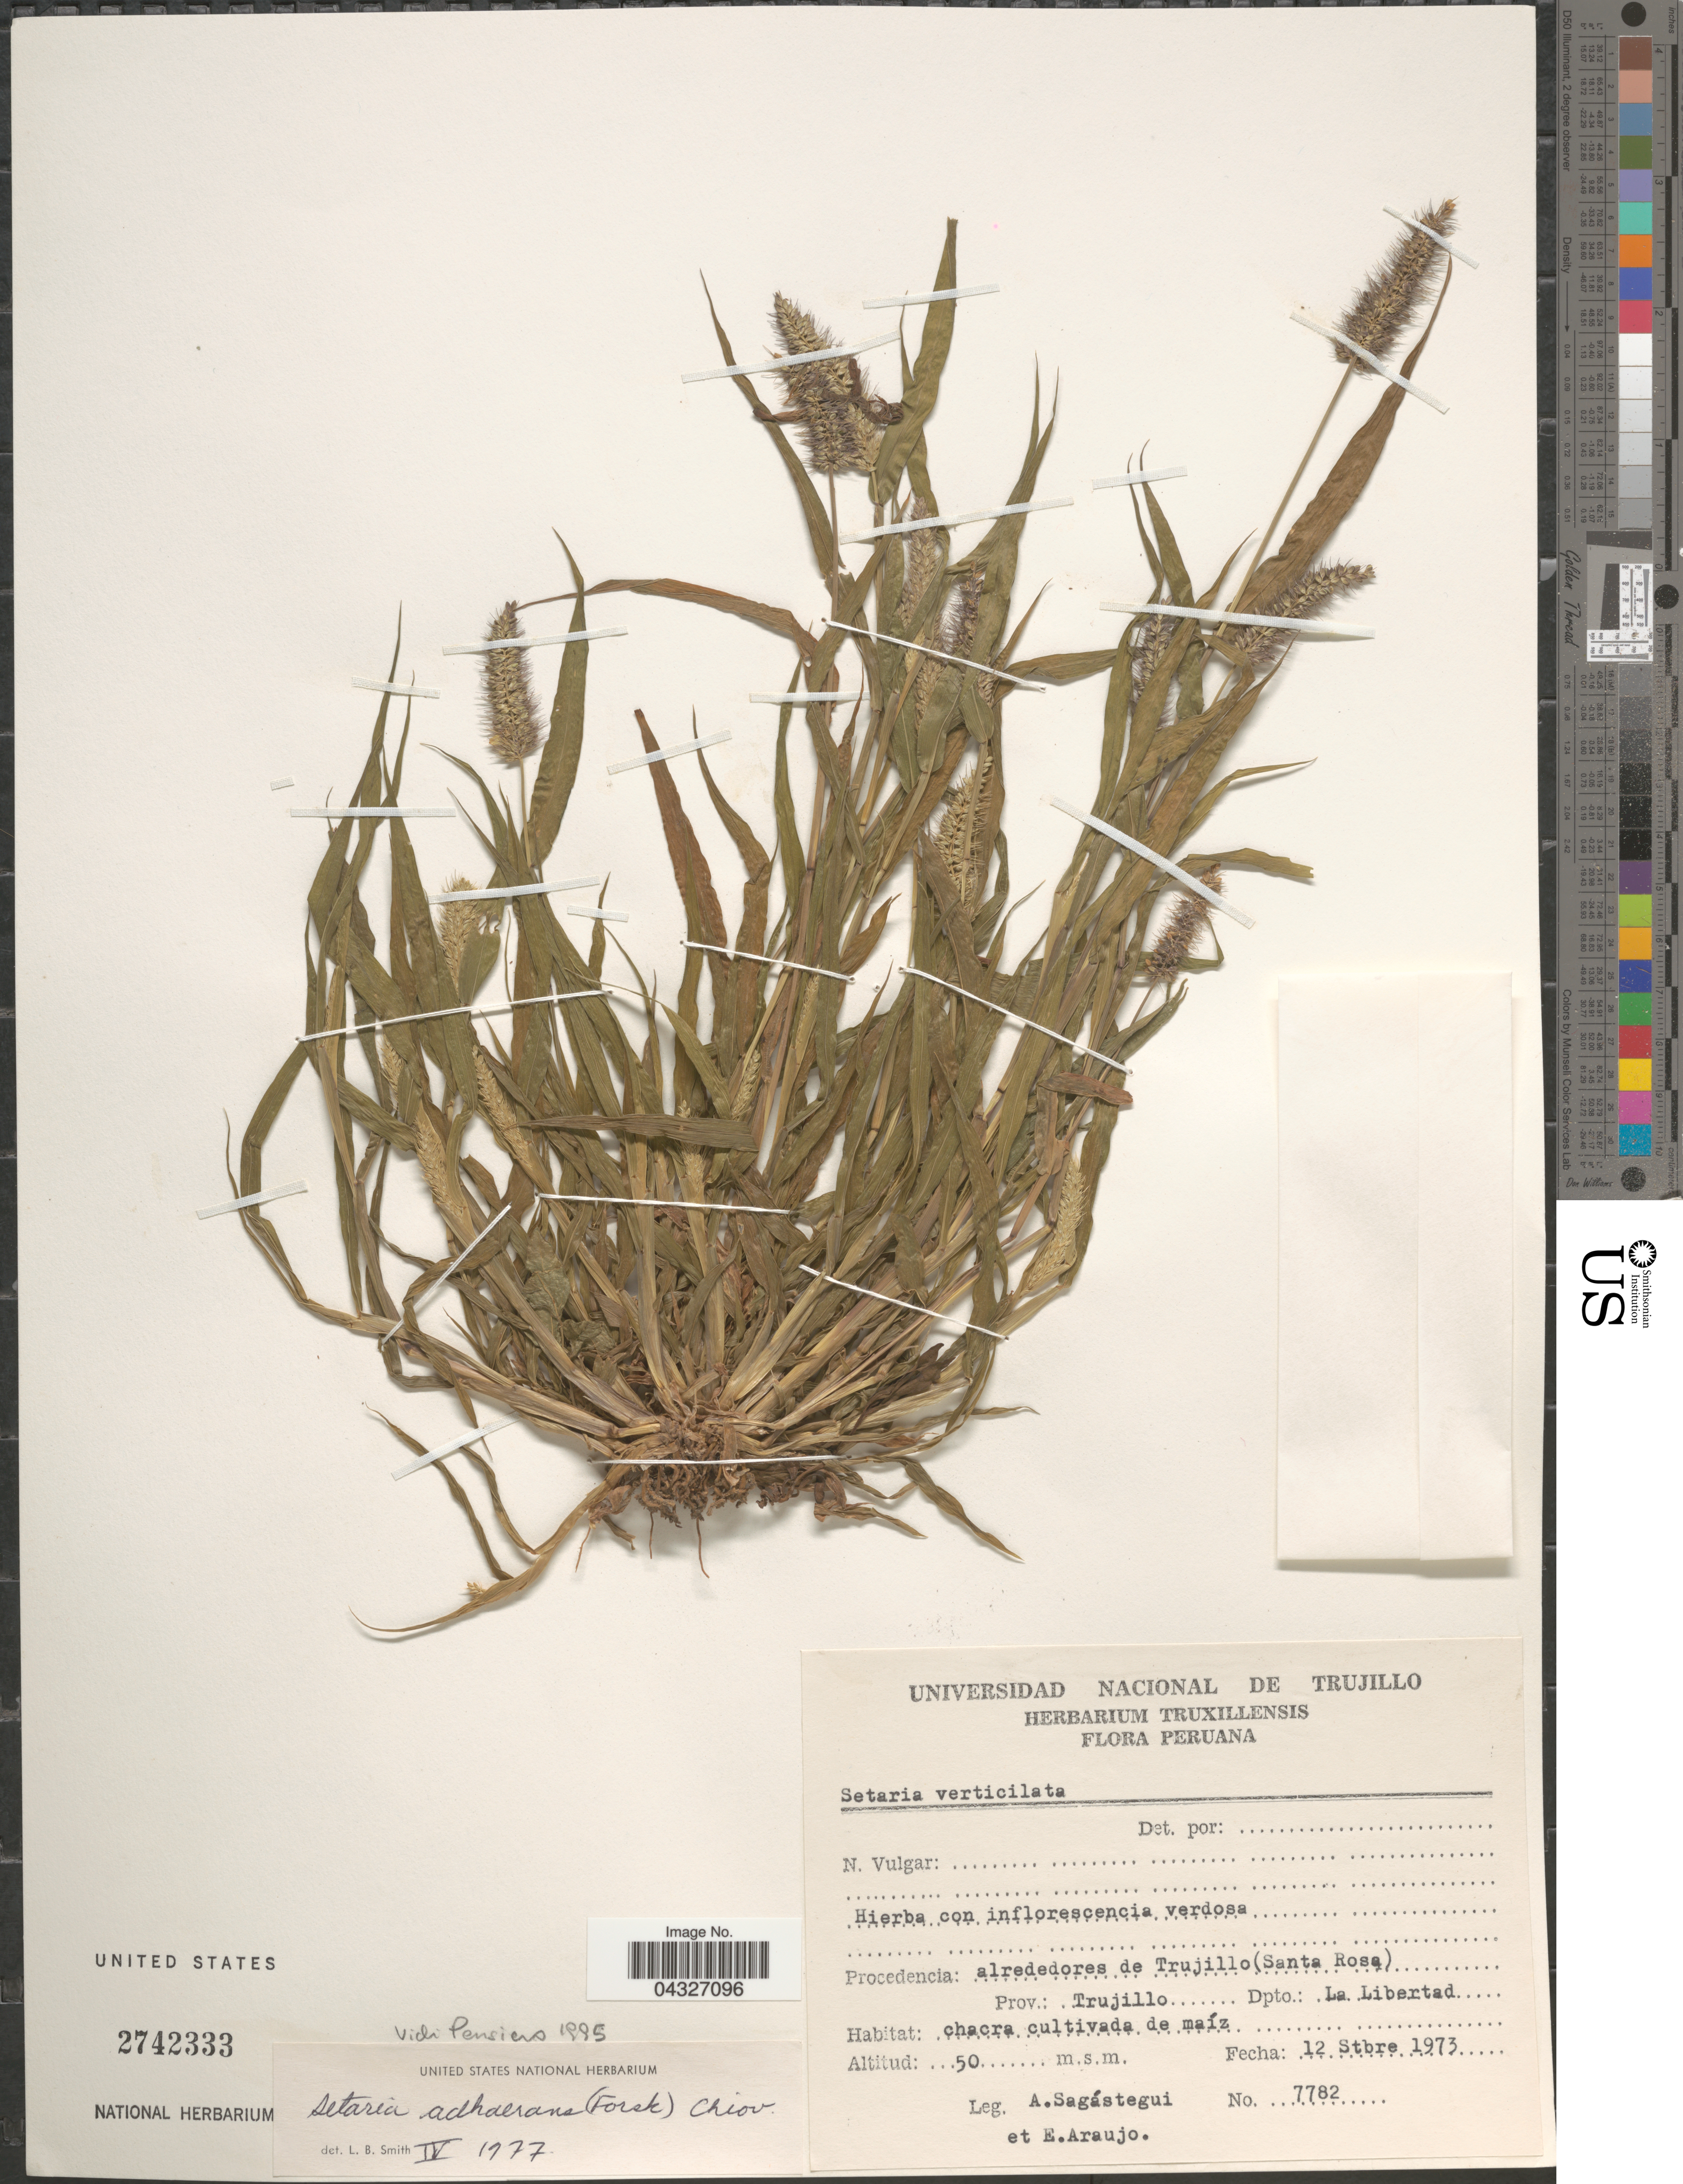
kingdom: Plantae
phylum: Tracheophyta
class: Liliopsida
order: Poales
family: Poaceae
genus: Setaria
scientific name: Setaria adhaerens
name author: (Forssk.) Chiov.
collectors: A. Sagastegui & E. Araujo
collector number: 7782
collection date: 1973-09-12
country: Peru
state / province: La Libertad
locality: Alrededores de Trujillo (Santa Rosa). Prov.: Trujillo. Dpto: La Libertad.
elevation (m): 50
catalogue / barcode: US 2742333